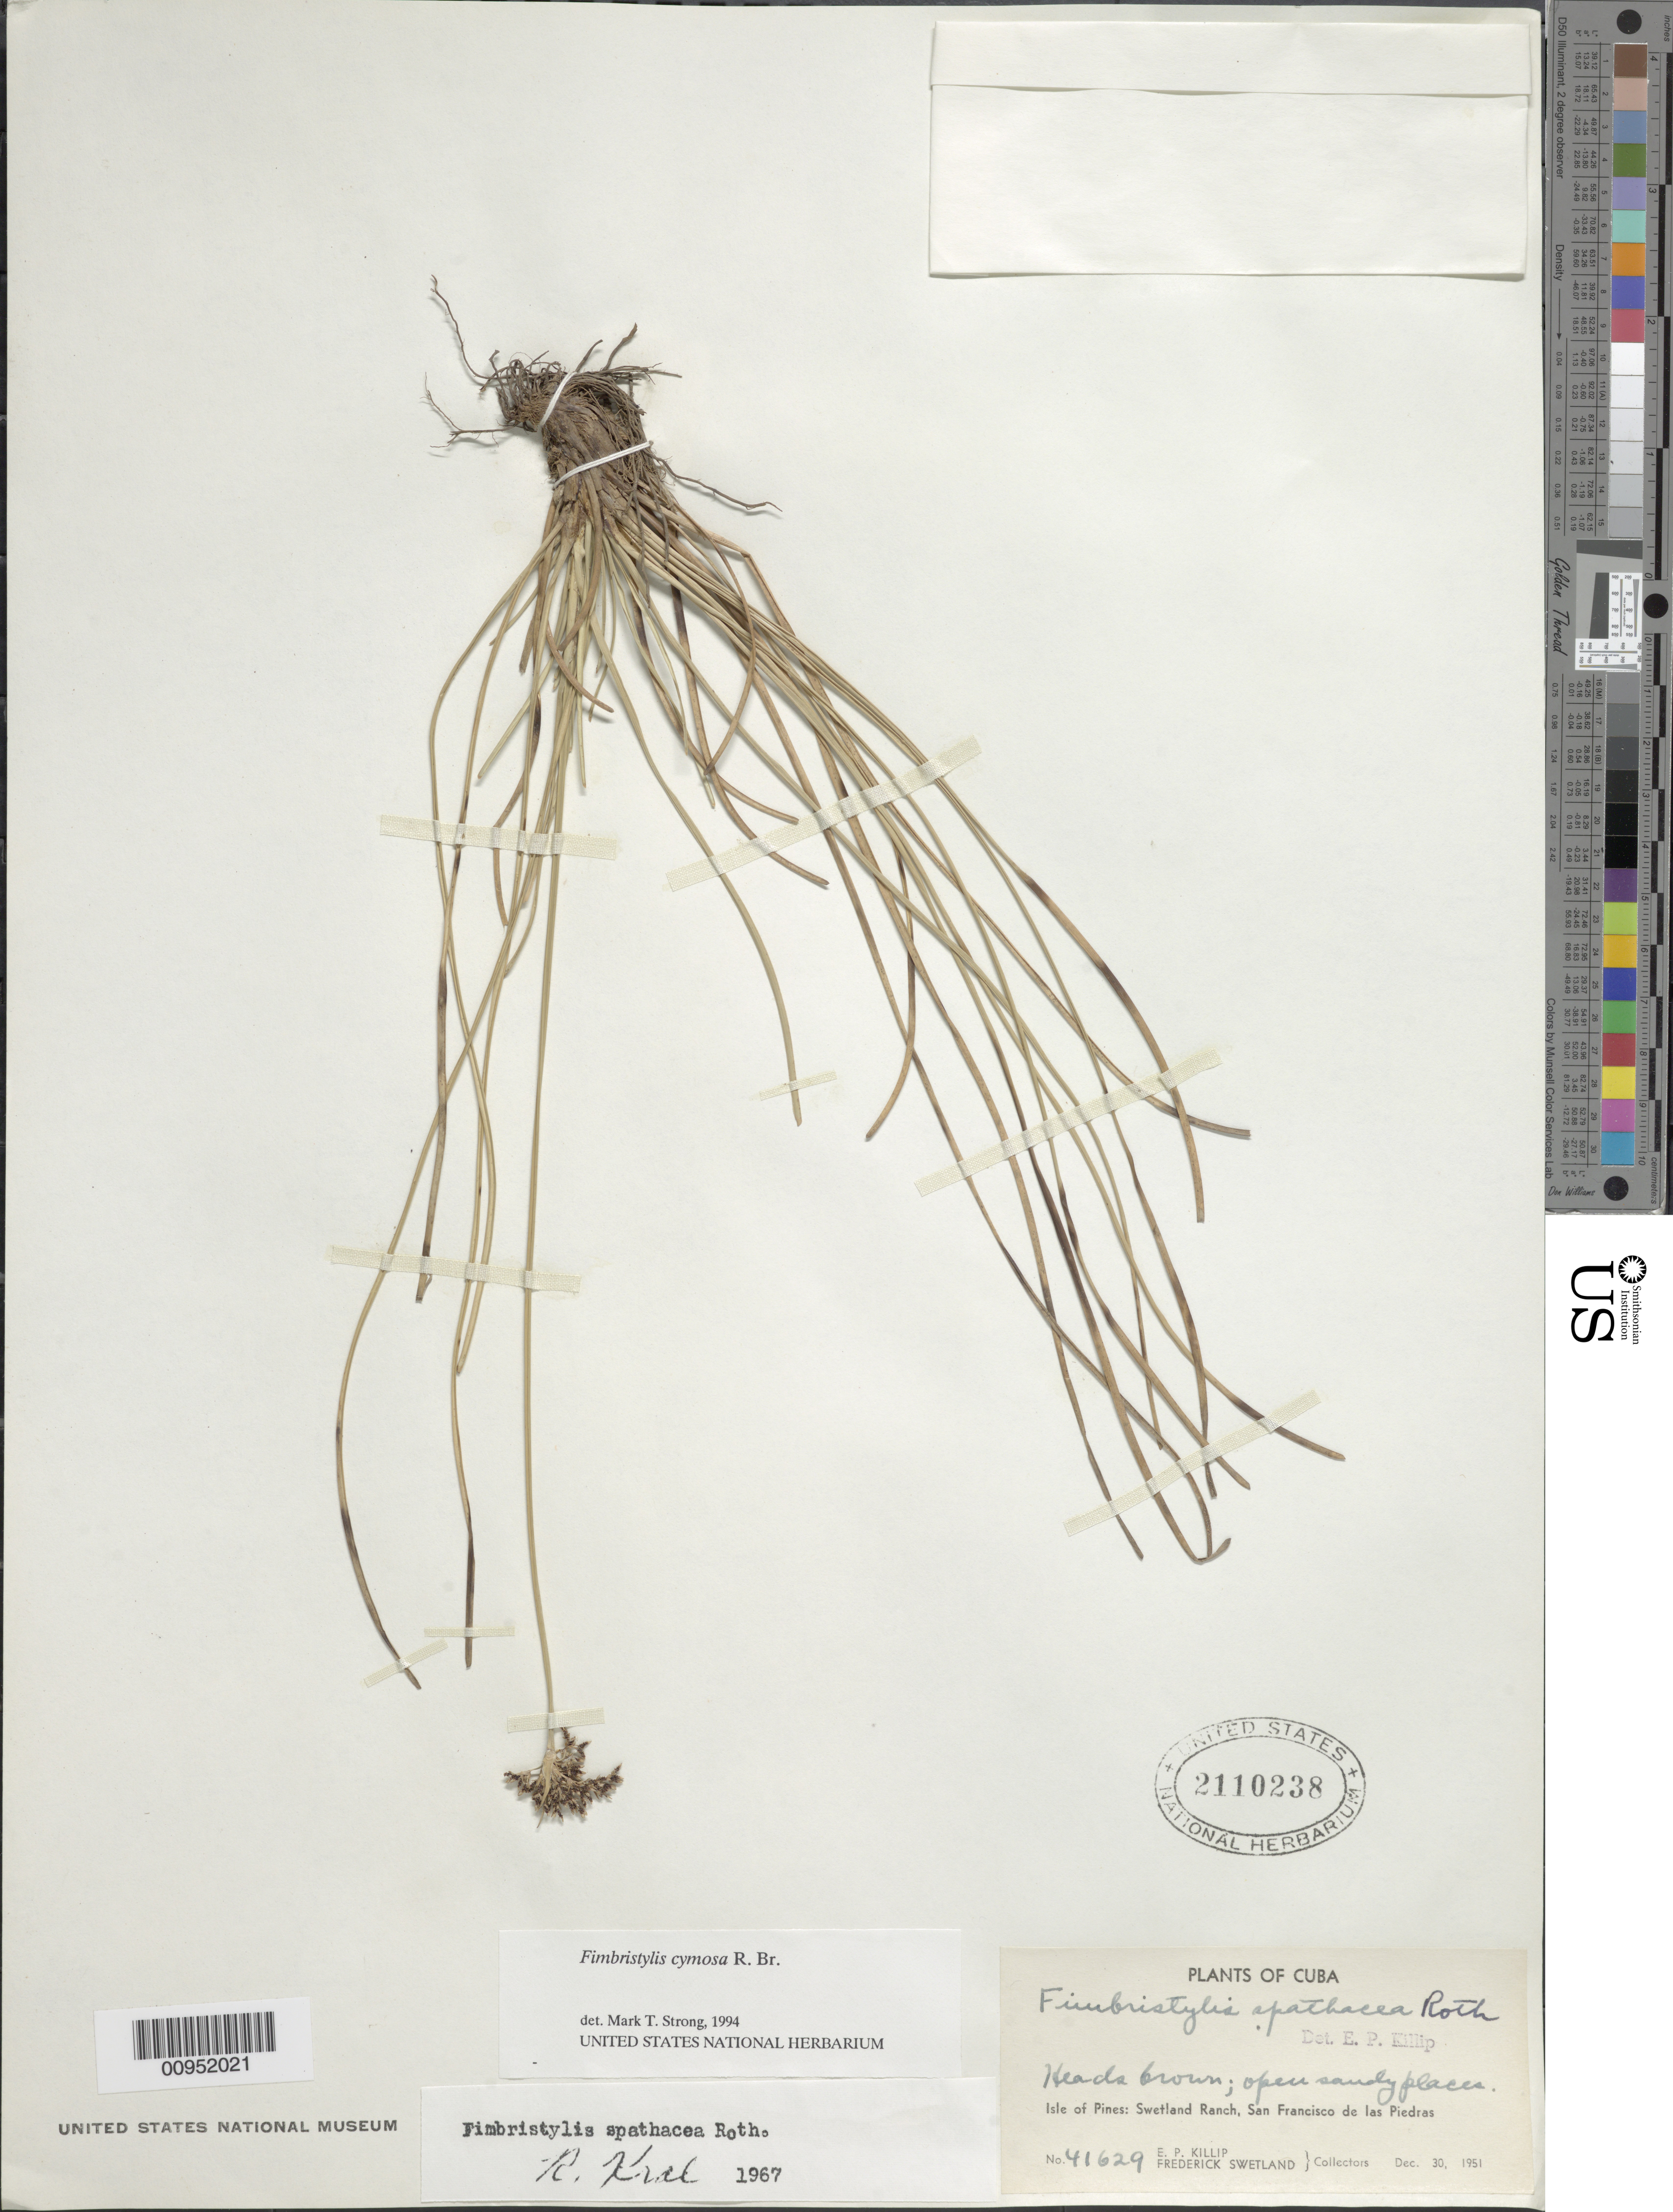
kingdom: Plantae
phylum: Tracheophyta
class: Liliopsida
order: Poales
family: Cyperaceae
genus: Fimbristylis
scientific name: Fimbristylis cymosa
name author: R. Br.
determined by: Strong, M. T., (US), Smithsonian Institution - National Museum of Natural History (UNITED STATES)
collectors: E. P. Killip & F. Swetland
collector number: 41629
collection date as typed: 30 Dec 1951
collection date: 1951-12-30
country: Cuba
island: Isla de la Juventud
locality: Swetland Ranch, San Francisco de las Piedras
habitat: Open sandy places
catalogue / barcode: US 2110238